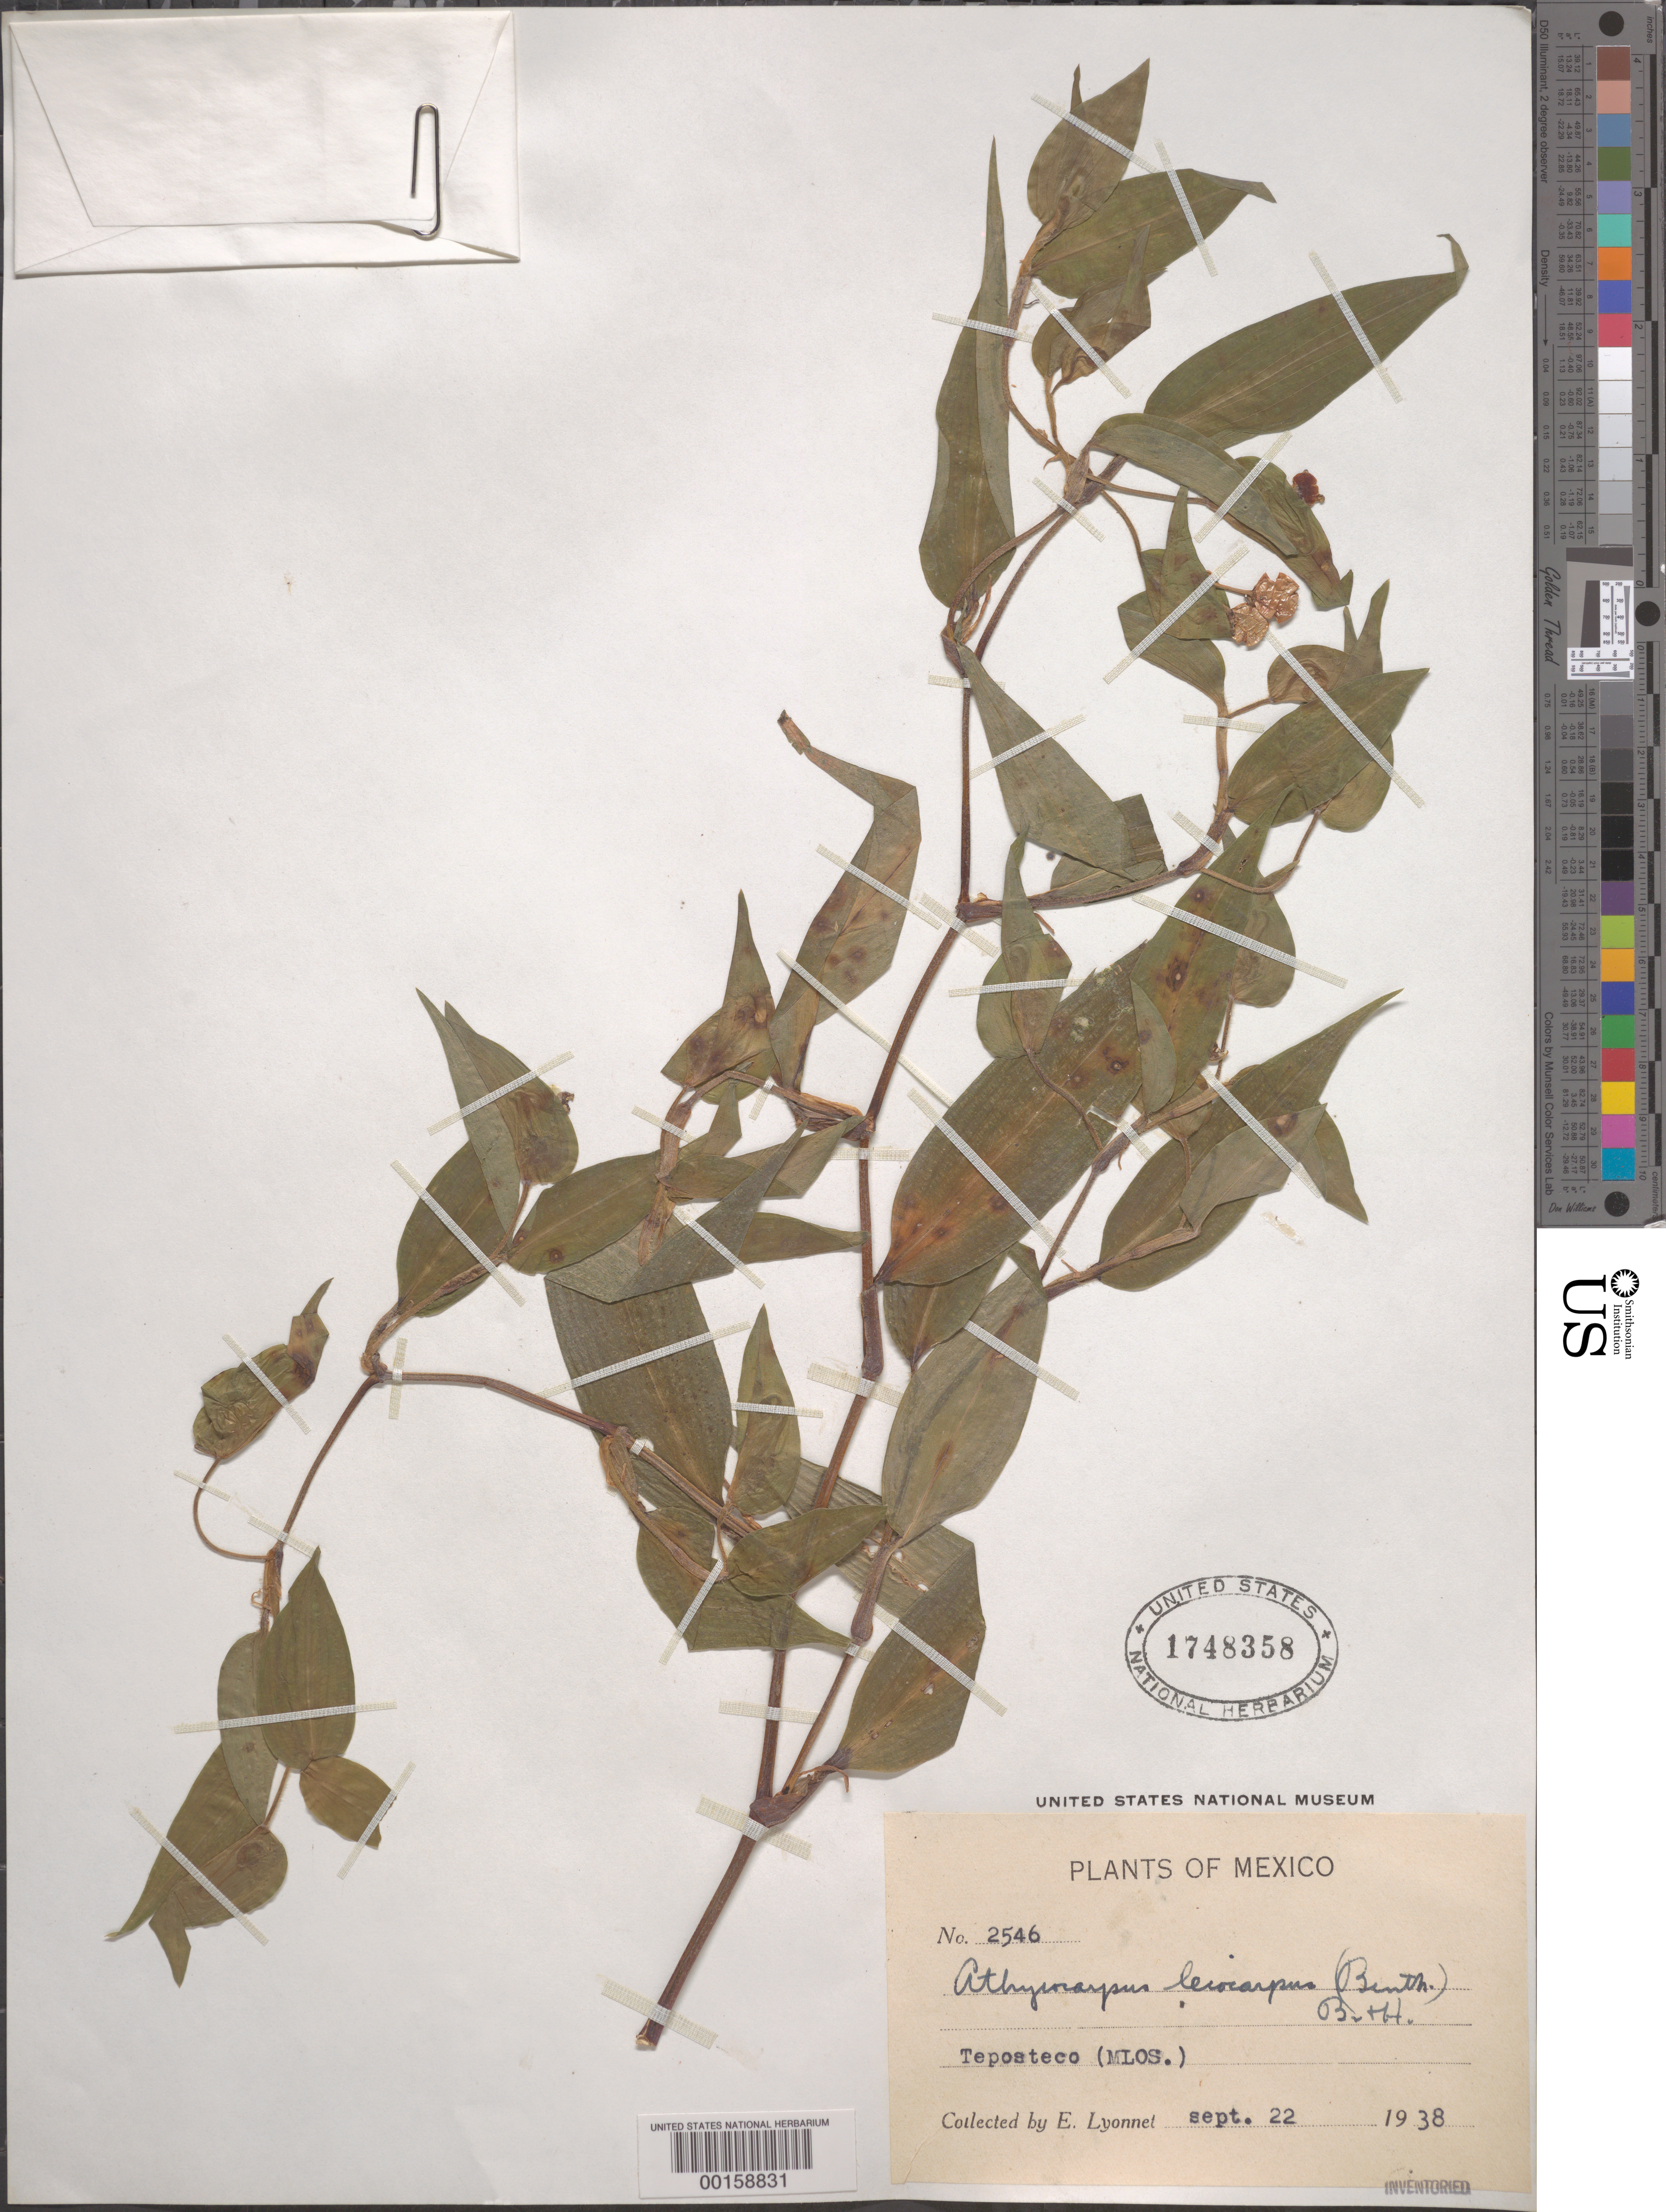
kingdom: Plantae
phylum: Tracheophyta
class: Liliopsida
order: Commelinales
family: Commelinaceae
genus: Commelina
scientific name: Commelina leiocarpa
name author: Benth.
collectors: Bro. E. Lyonnet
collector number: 2546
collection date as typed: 22 Sep 1938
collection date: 1938-09-22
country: Mexico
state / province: Morelos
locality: Teposteco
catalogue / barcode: US 1748358